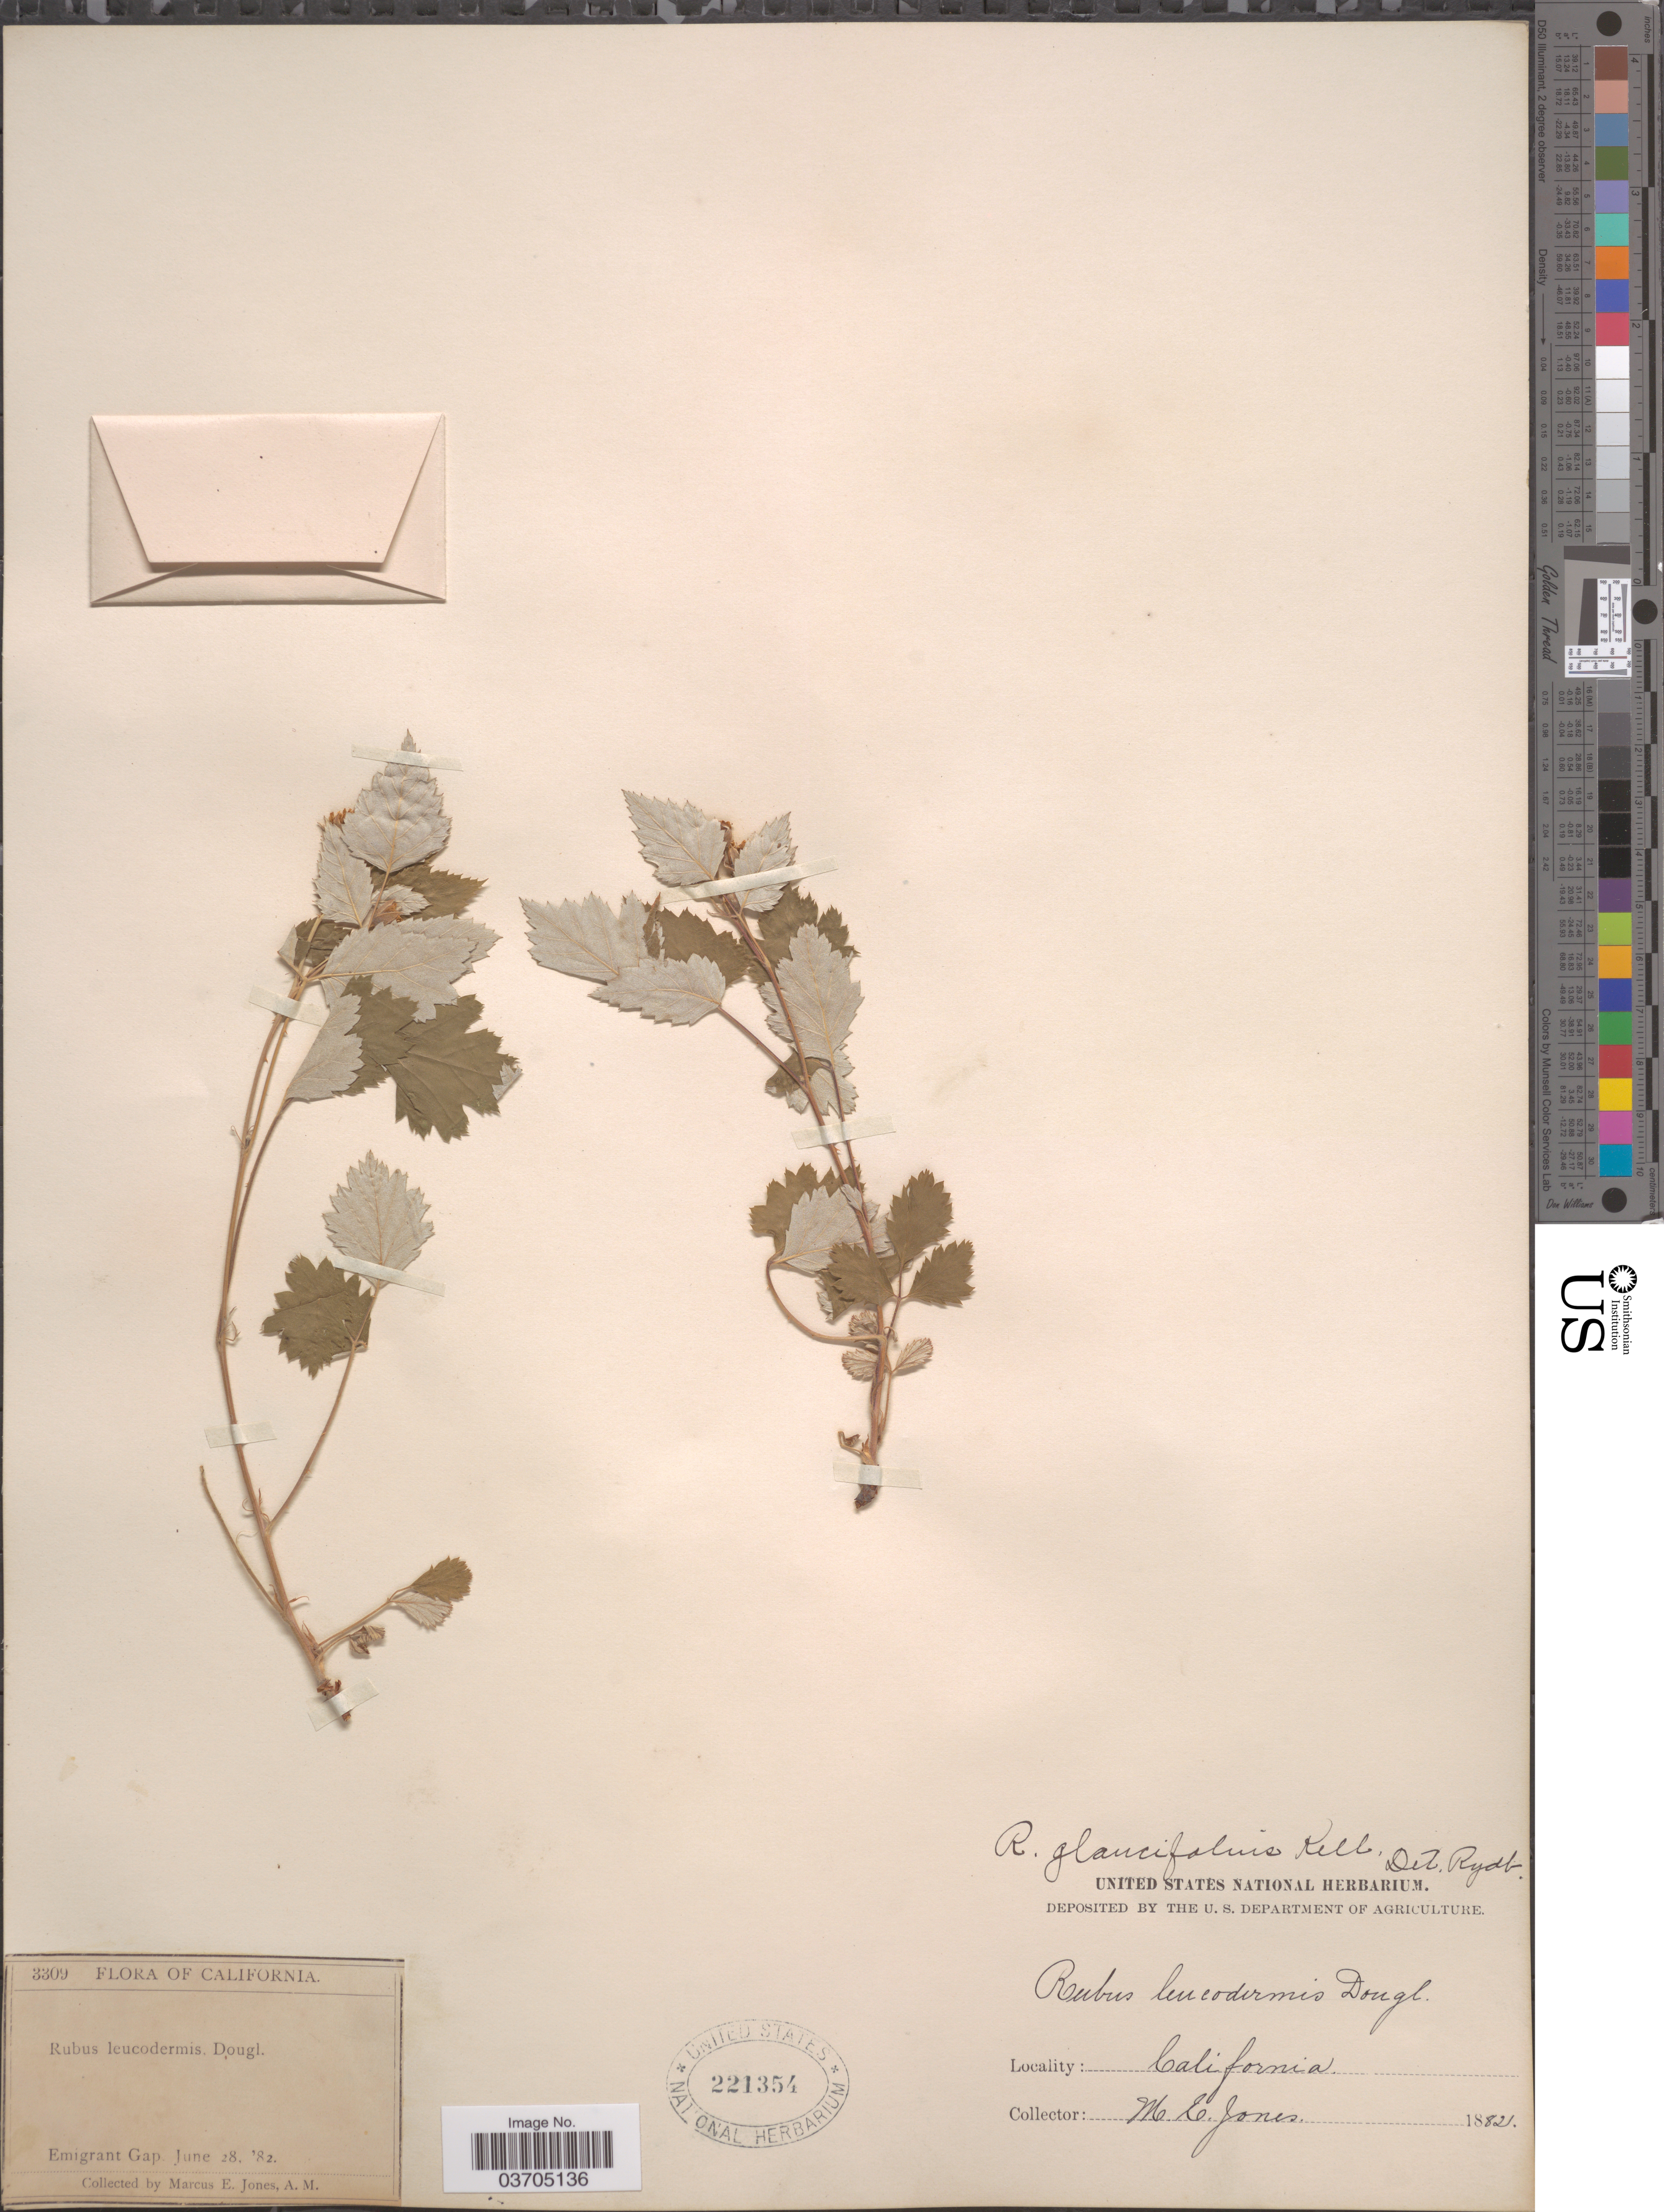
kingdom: Plantae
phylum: Tracheophyta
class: Magnoliopsida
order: Rosales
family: Rosaceae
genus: Rubus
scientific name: Rubus glaucifolius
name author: Kellogg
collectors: M. E. Jones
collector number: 3309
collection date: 1882-06-28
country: United States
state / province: California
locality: Emigrant Gap.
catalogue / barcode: US 221354